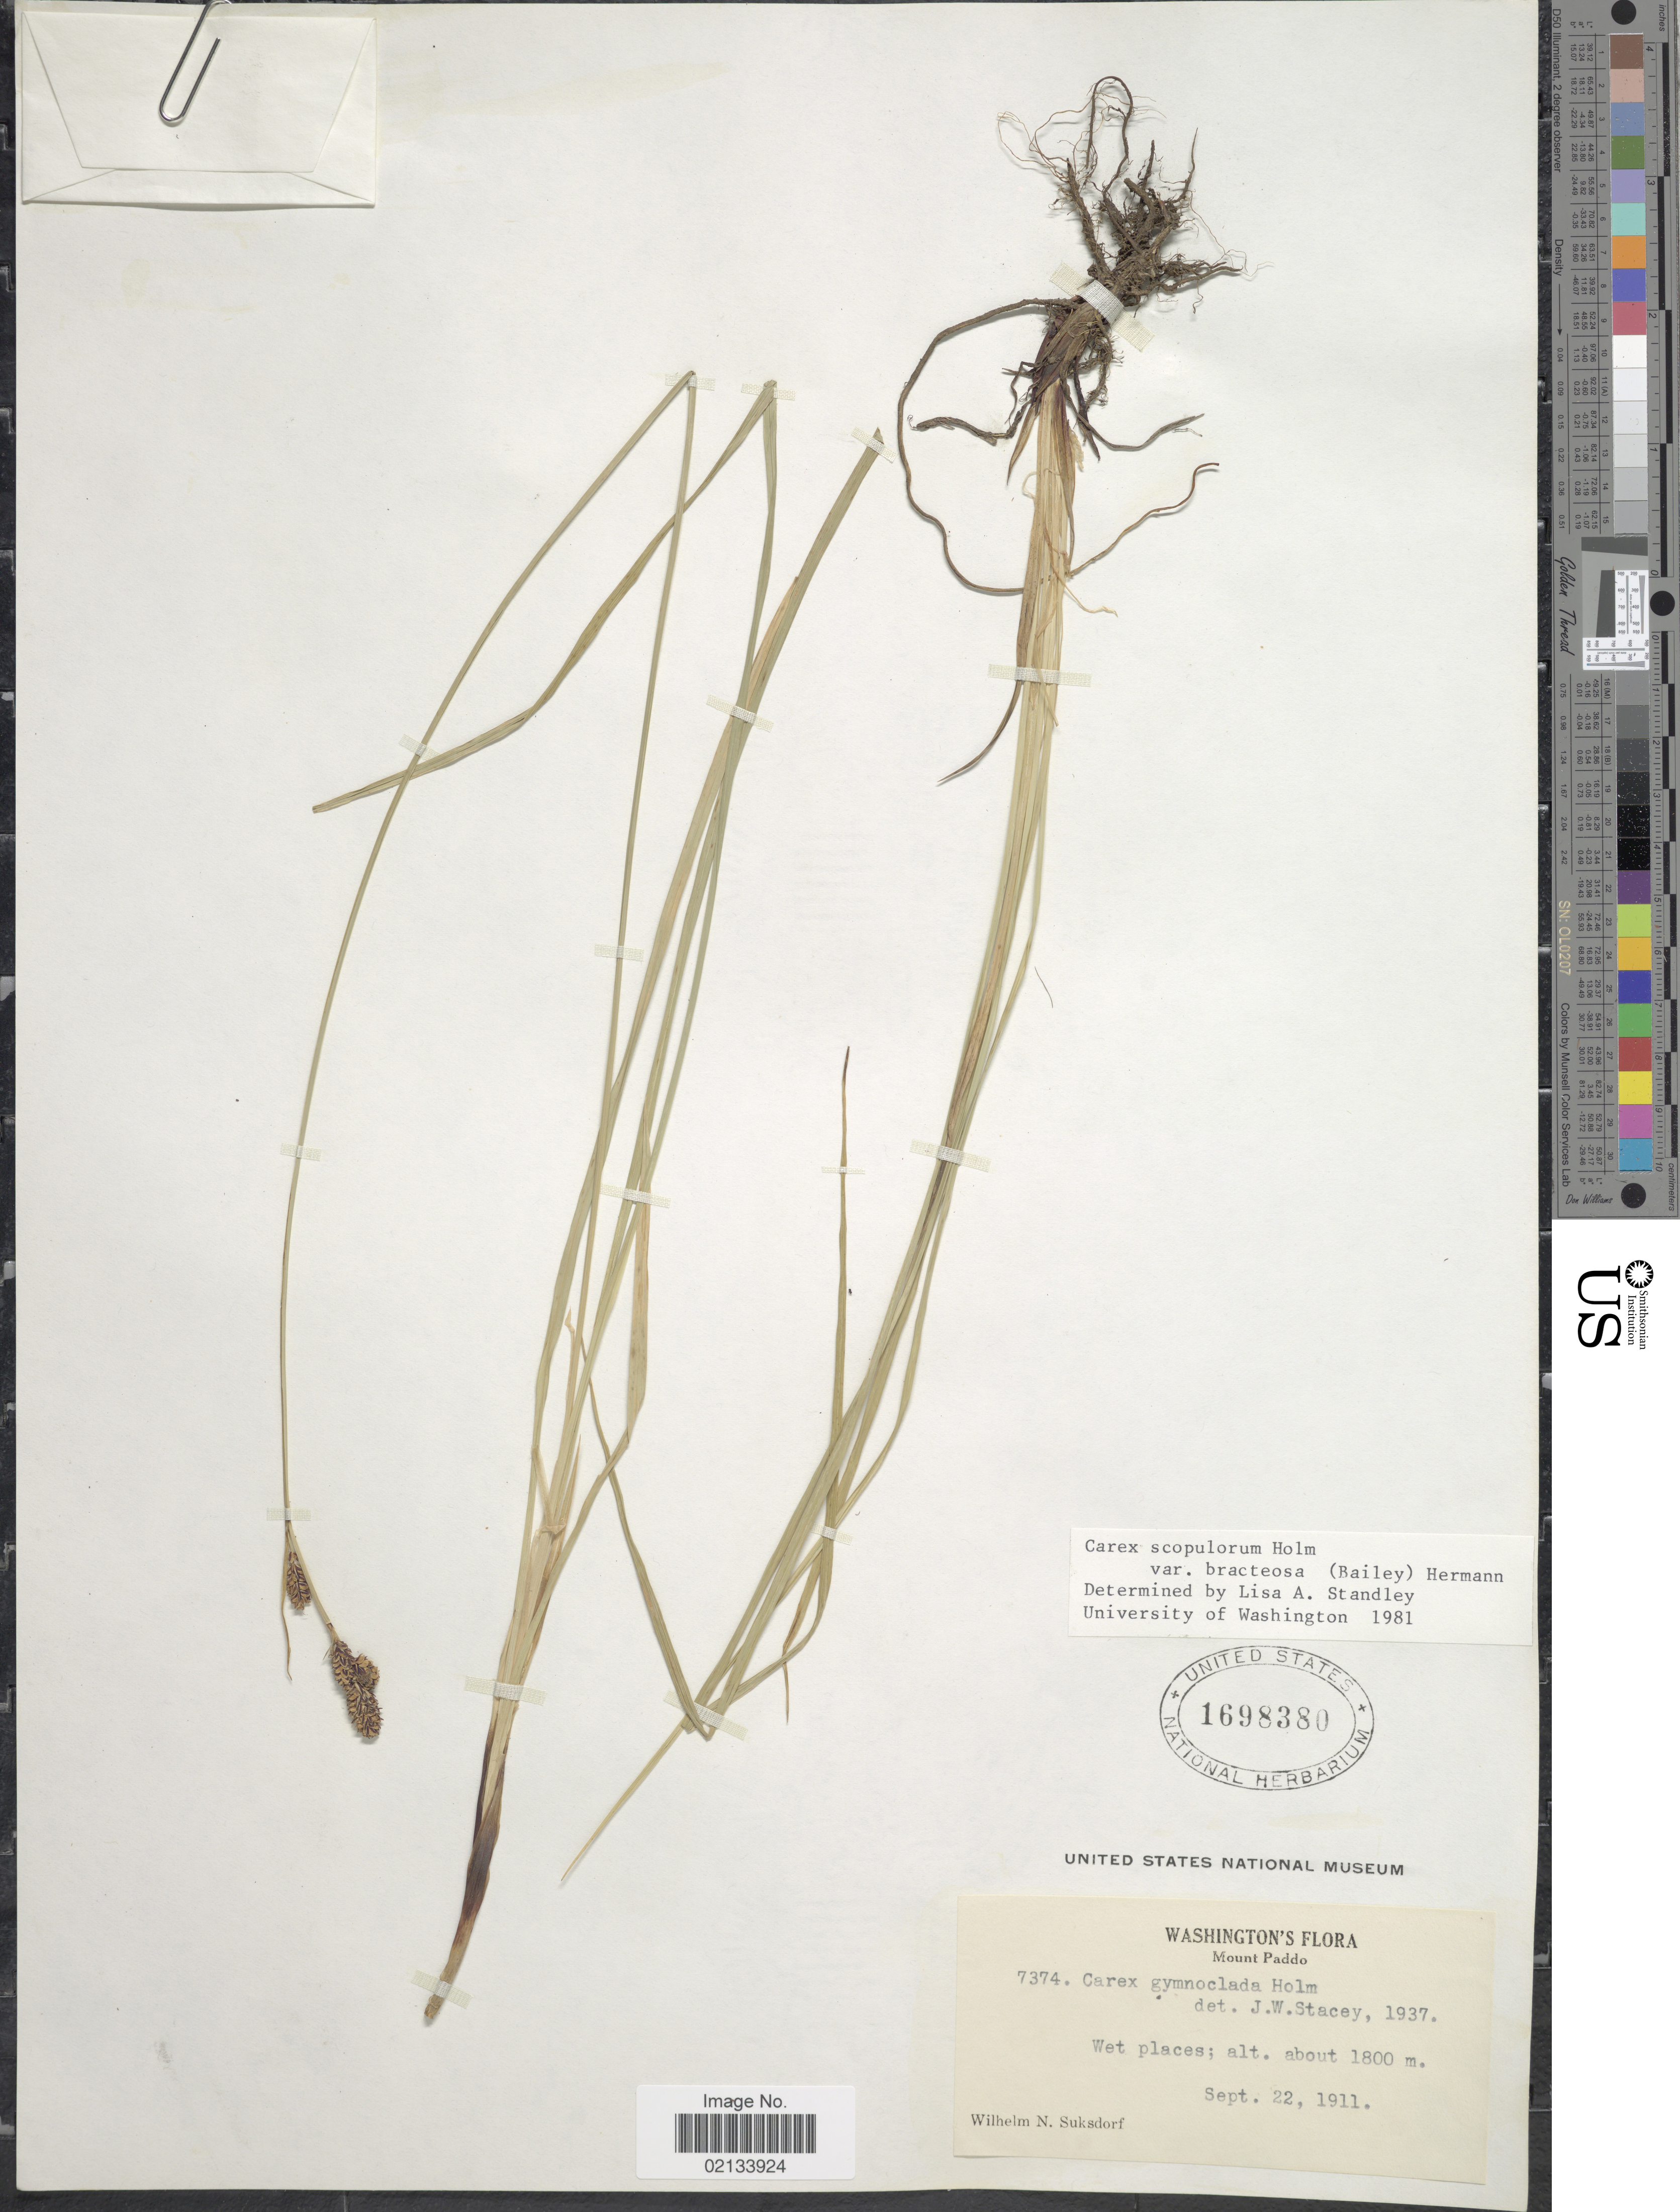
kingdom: Plantae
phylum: Tracheophyta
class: Liliopsida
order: Poales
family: Cyperaceae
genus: Carex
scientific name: Carex scopulorum var. bracteosa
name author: (L.H. Bailey) F.J. Herm.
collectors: W. N. Suksdorf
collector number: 7374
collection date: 1911-09-22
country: United States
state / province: Washington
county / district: Skamania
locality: Mount Paddo, wet places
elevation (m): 1800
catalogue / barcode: US 1698380